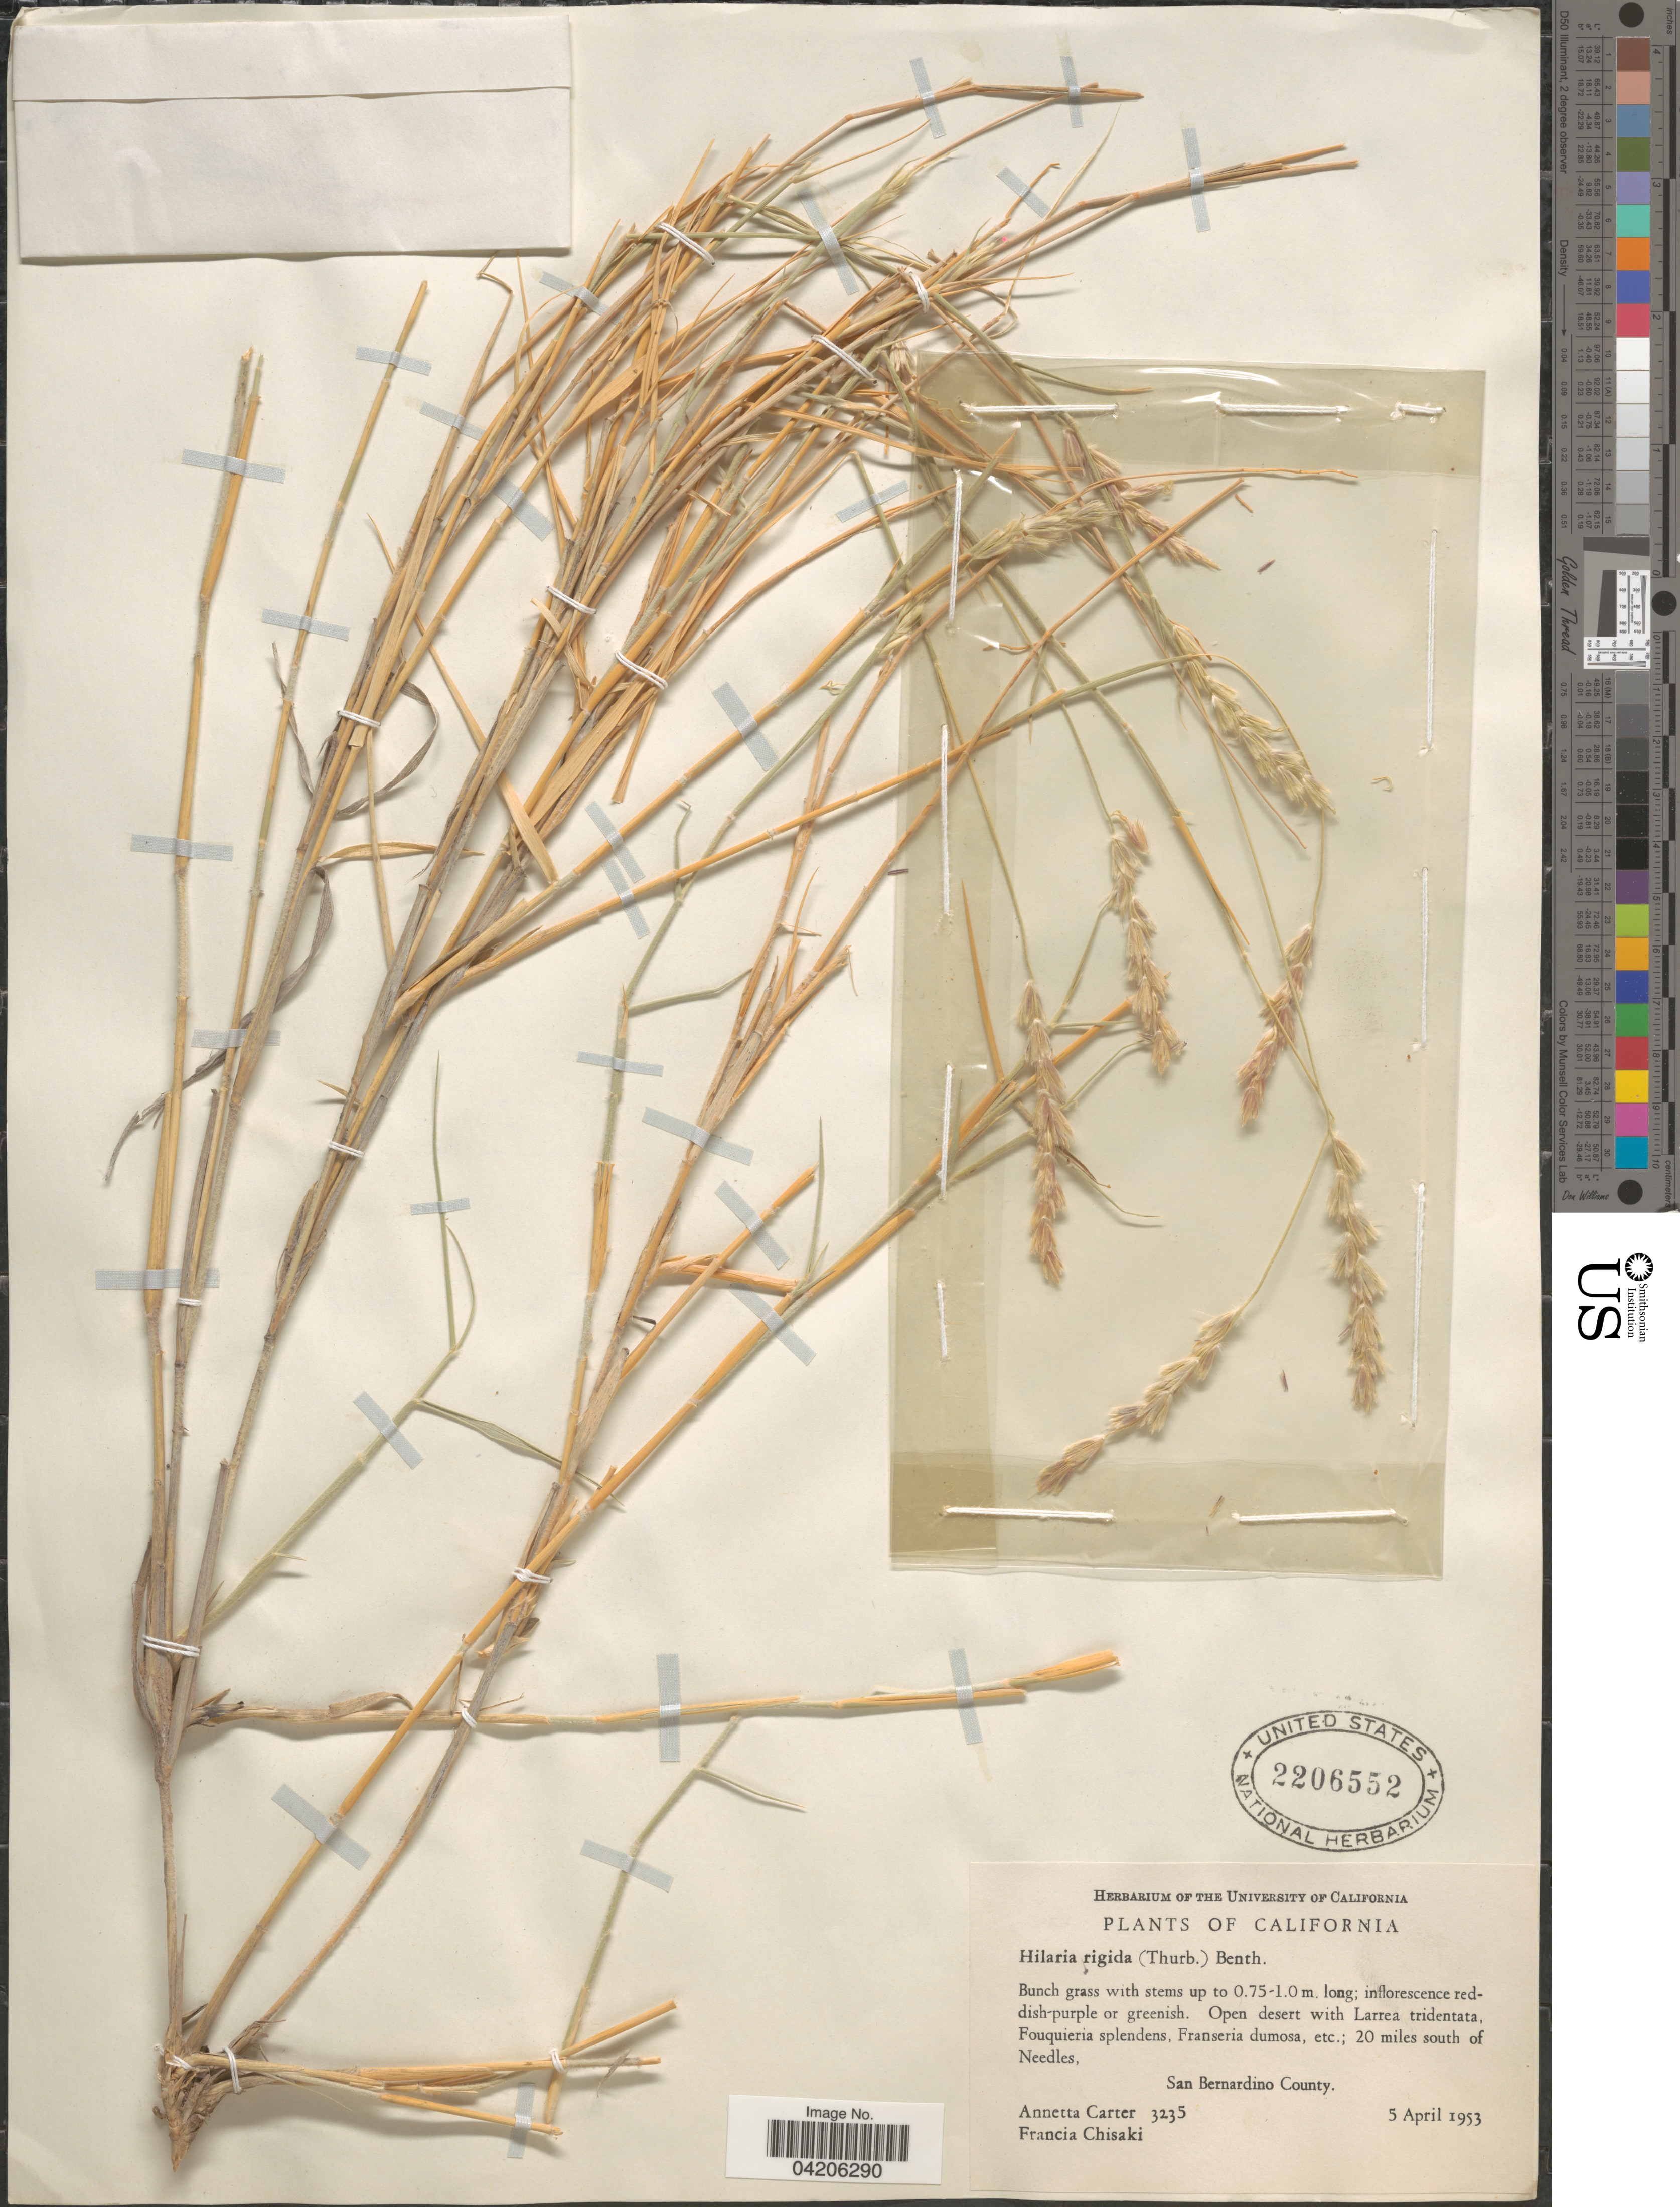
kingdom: Plantae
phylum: Tracheophyta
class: Liliopsida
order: Poales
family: Poaceae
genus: Hilaria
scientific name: Hilaria rigida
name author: (Thurb.) Benth. ex Scribn.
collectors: A. Carter & F. Chisaki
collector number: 3235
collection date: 1953-04-05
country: United States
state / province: California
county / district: San Bernardino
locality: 20 miles south of Needles, San Bernardino County.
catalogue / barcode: US 2206552